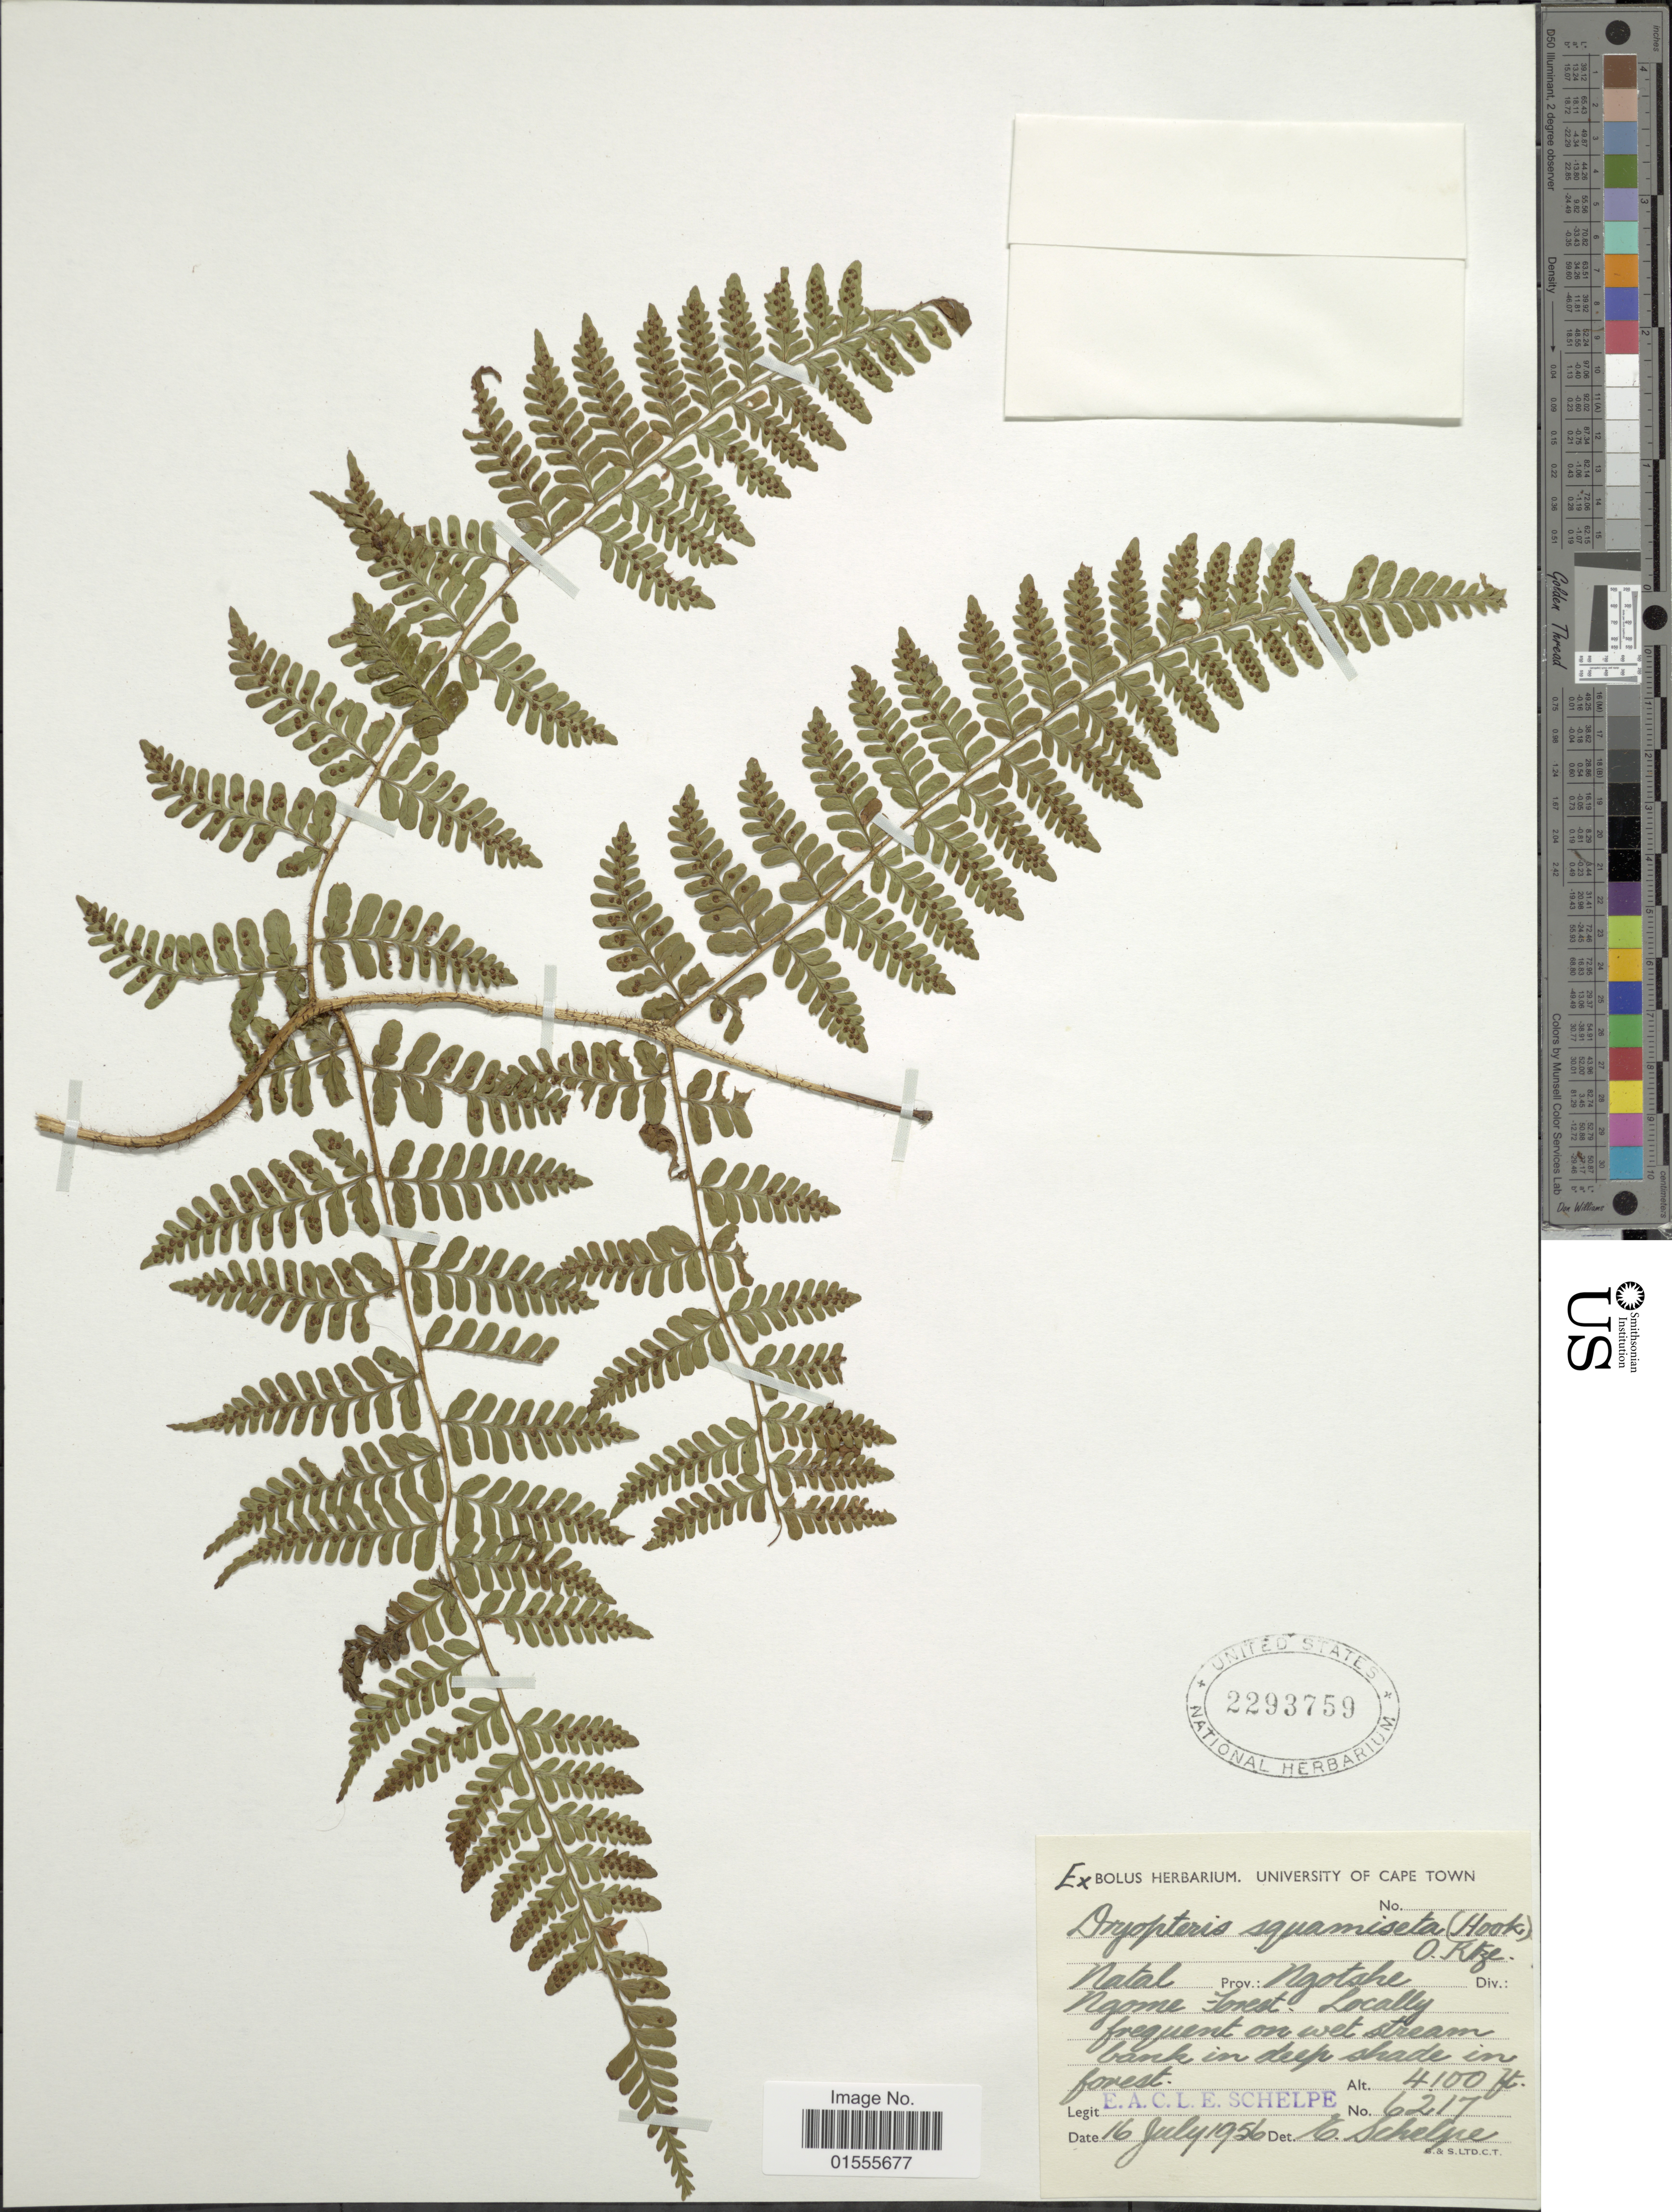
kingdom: Plantae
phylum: Tracheophyta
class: Polypodiopsida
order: Polypodiales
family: Dryopteridaceae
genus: Dryopteris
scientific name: Dryopteris squamiseta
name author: (Hook.) Kuntze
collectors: E. A. C. L. E. Schelpe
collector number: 6217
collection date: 1956-07-16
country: South Africa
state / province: KwaZulu-Natal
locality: Natal, Prov: Ngotshe Div.: Ngome Forest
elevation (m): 1250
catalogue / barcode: US 2293759